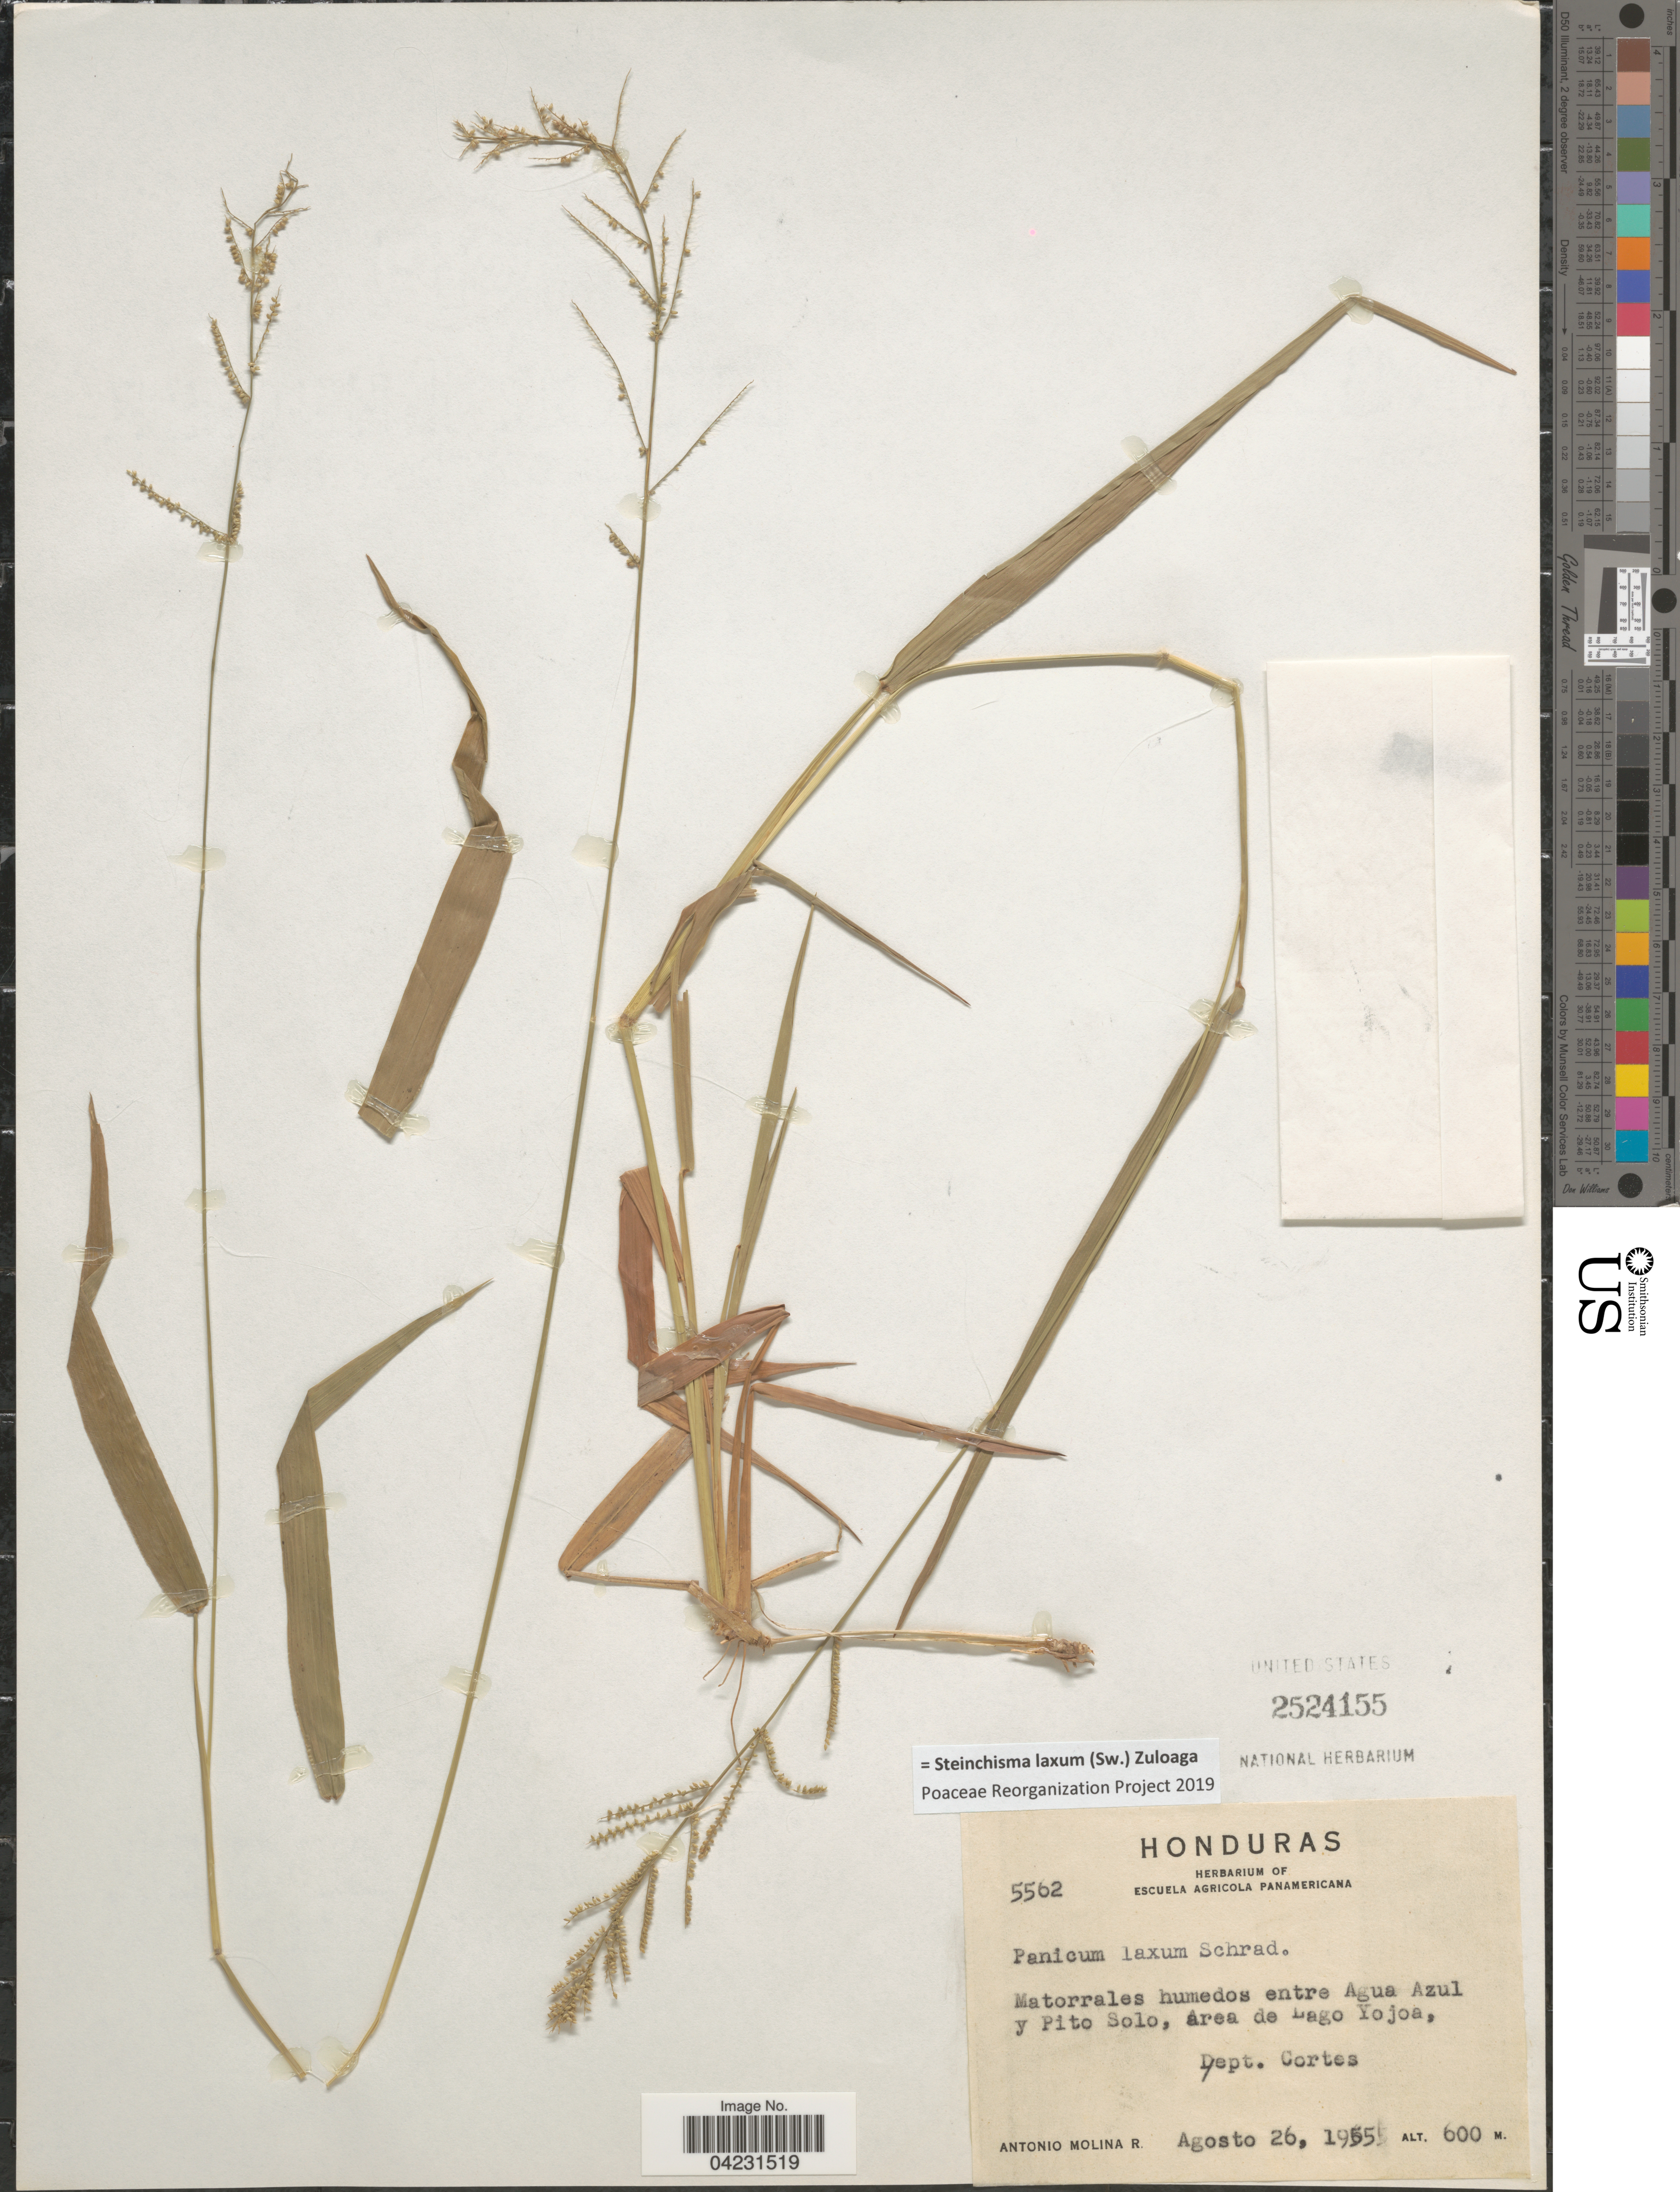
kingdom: Plantae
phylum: Tracheophyta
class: Liliopsida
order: Poales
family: Poaceae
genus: Steinchisma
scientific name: Steinchisma laxum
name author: (Sw.) Zuloaga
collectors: A. Molina R.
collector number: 5562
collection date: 1955-08-26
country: Honduras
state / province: Cortes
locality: Matorrales humedos entre Agua Azul y Pito Solo, area de Lago Yojoa, Dept. Cortes.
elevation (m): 600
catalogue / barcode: US 2524155